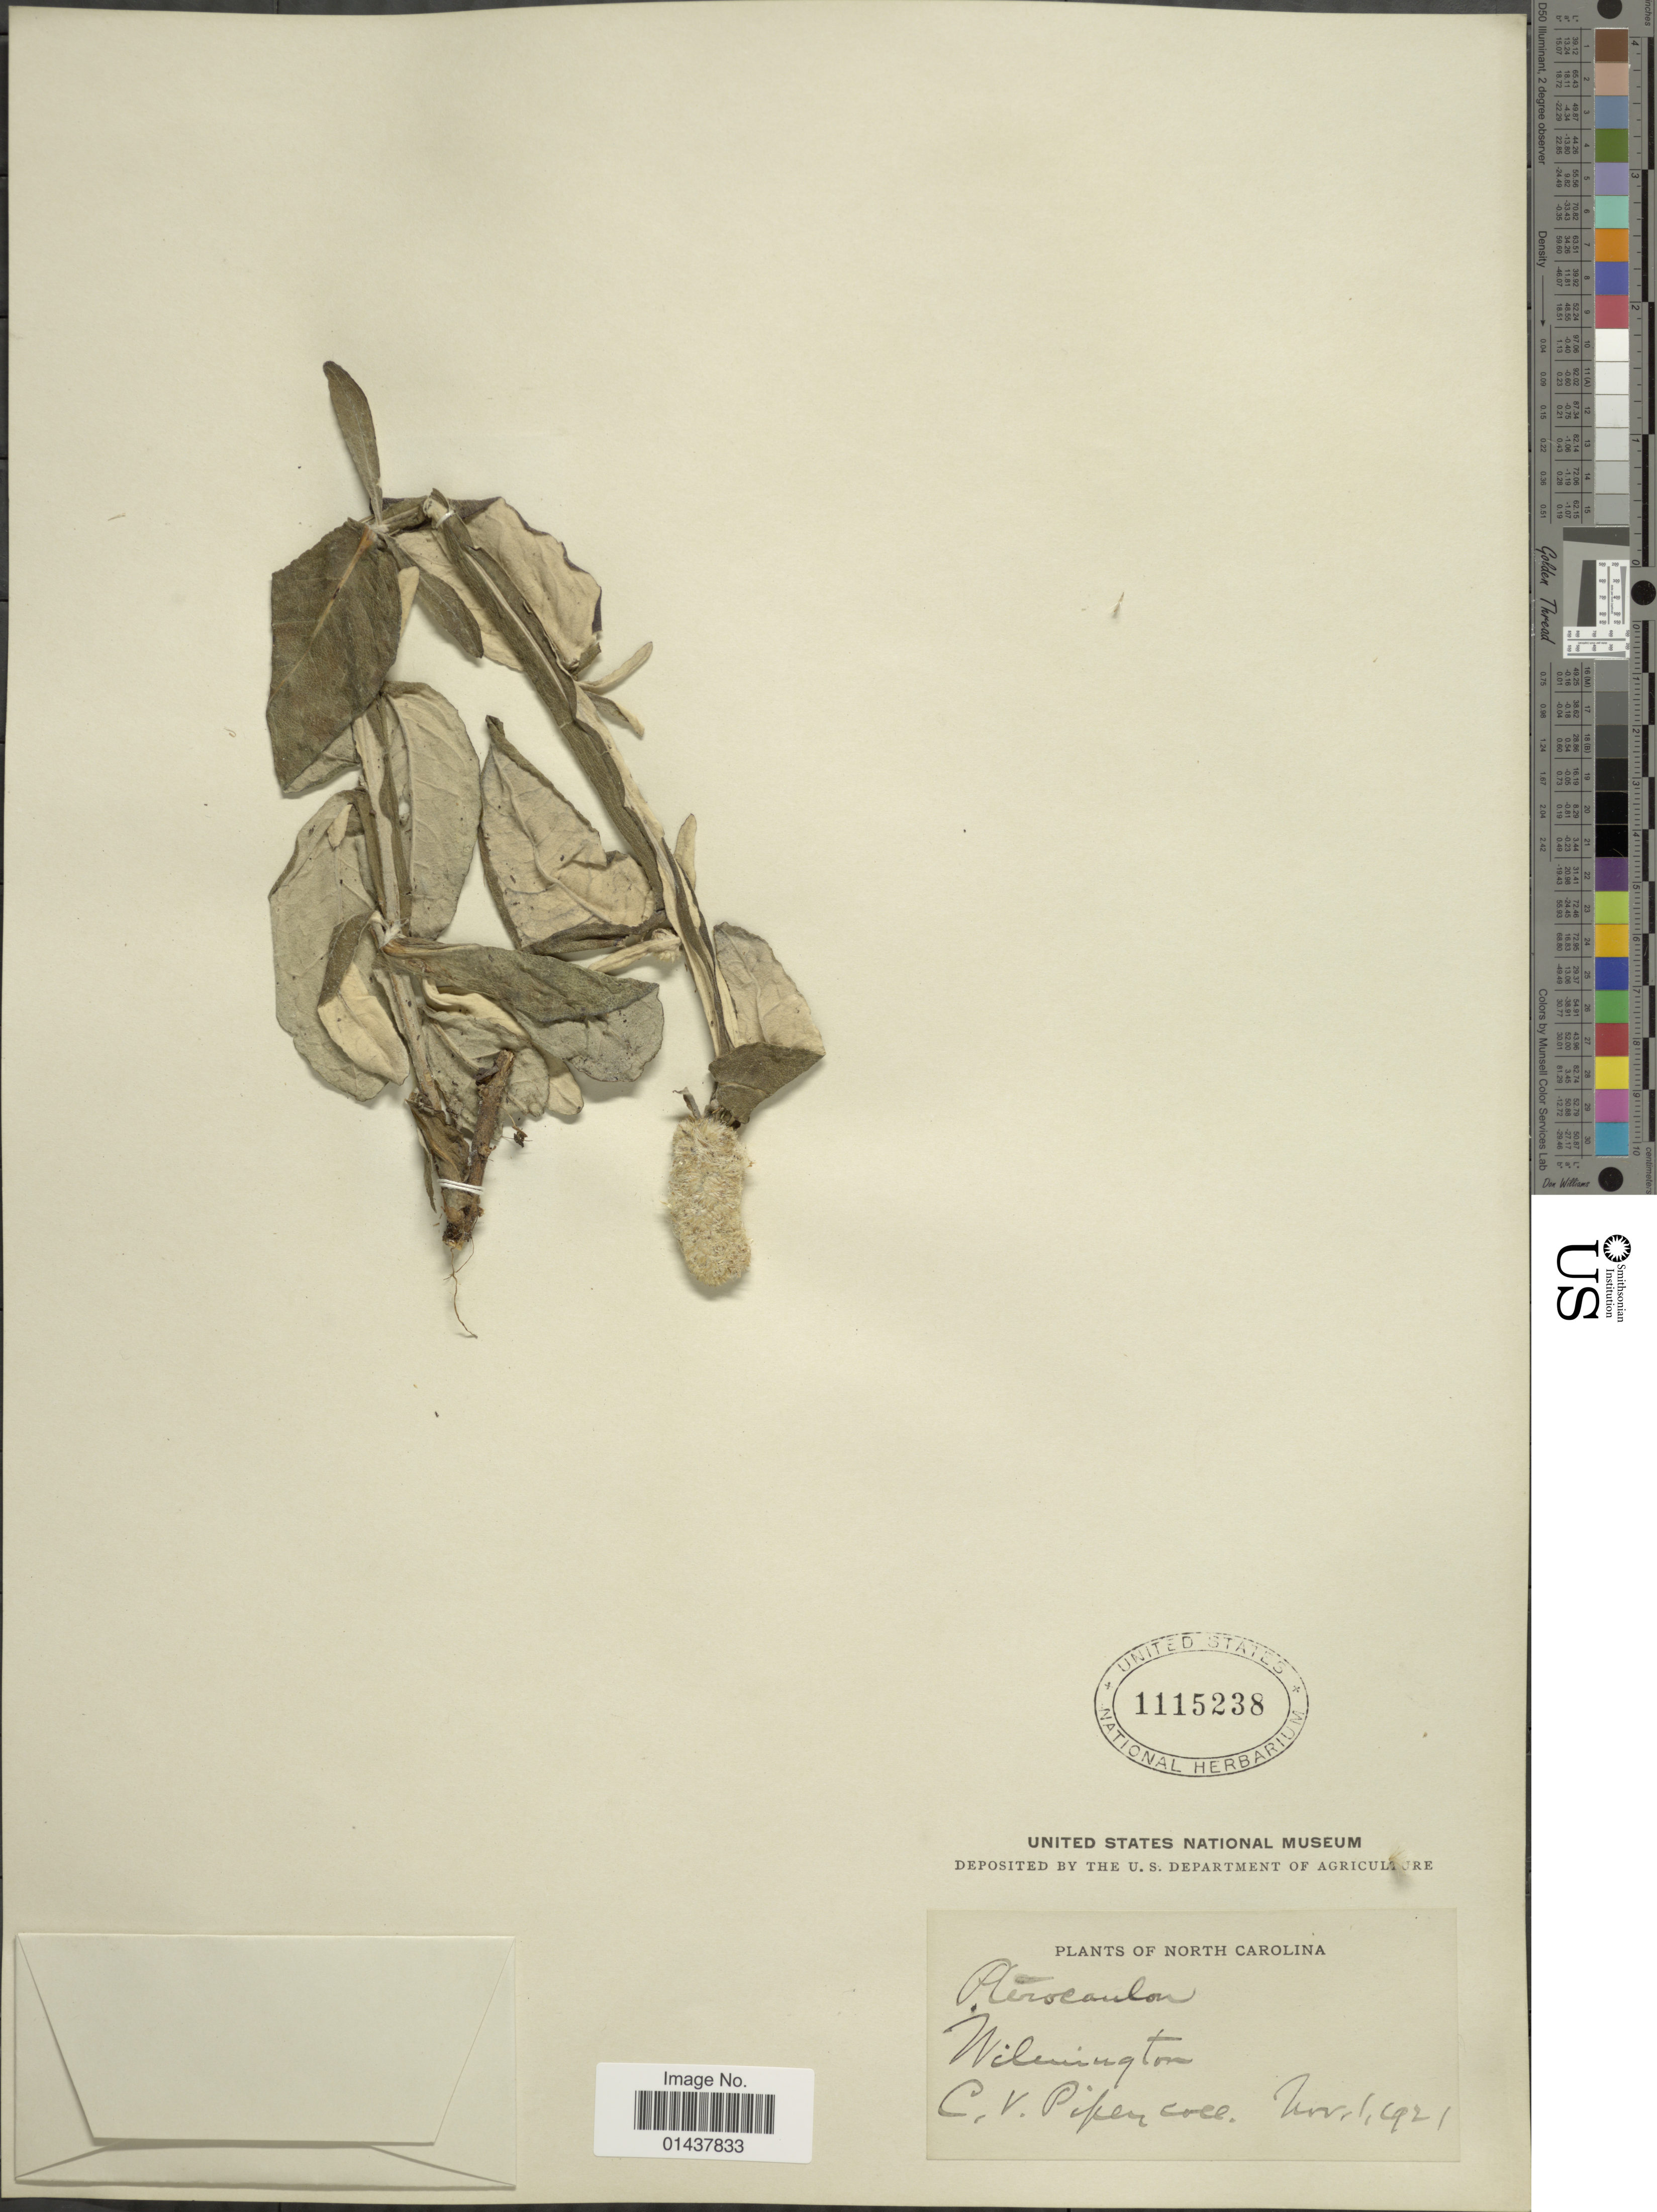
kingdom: Plantae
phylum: Tracheophyta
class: Magnoliopsida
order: Asterales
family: Asteraceae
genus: Pterocaulon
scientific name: Pterocaulon pycnostachyum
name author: (Michx.) Elliott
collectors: C. V. Piper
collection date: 1921-11-01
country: United States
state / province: North Carolina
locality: Wilmington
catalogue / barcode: US 1115238